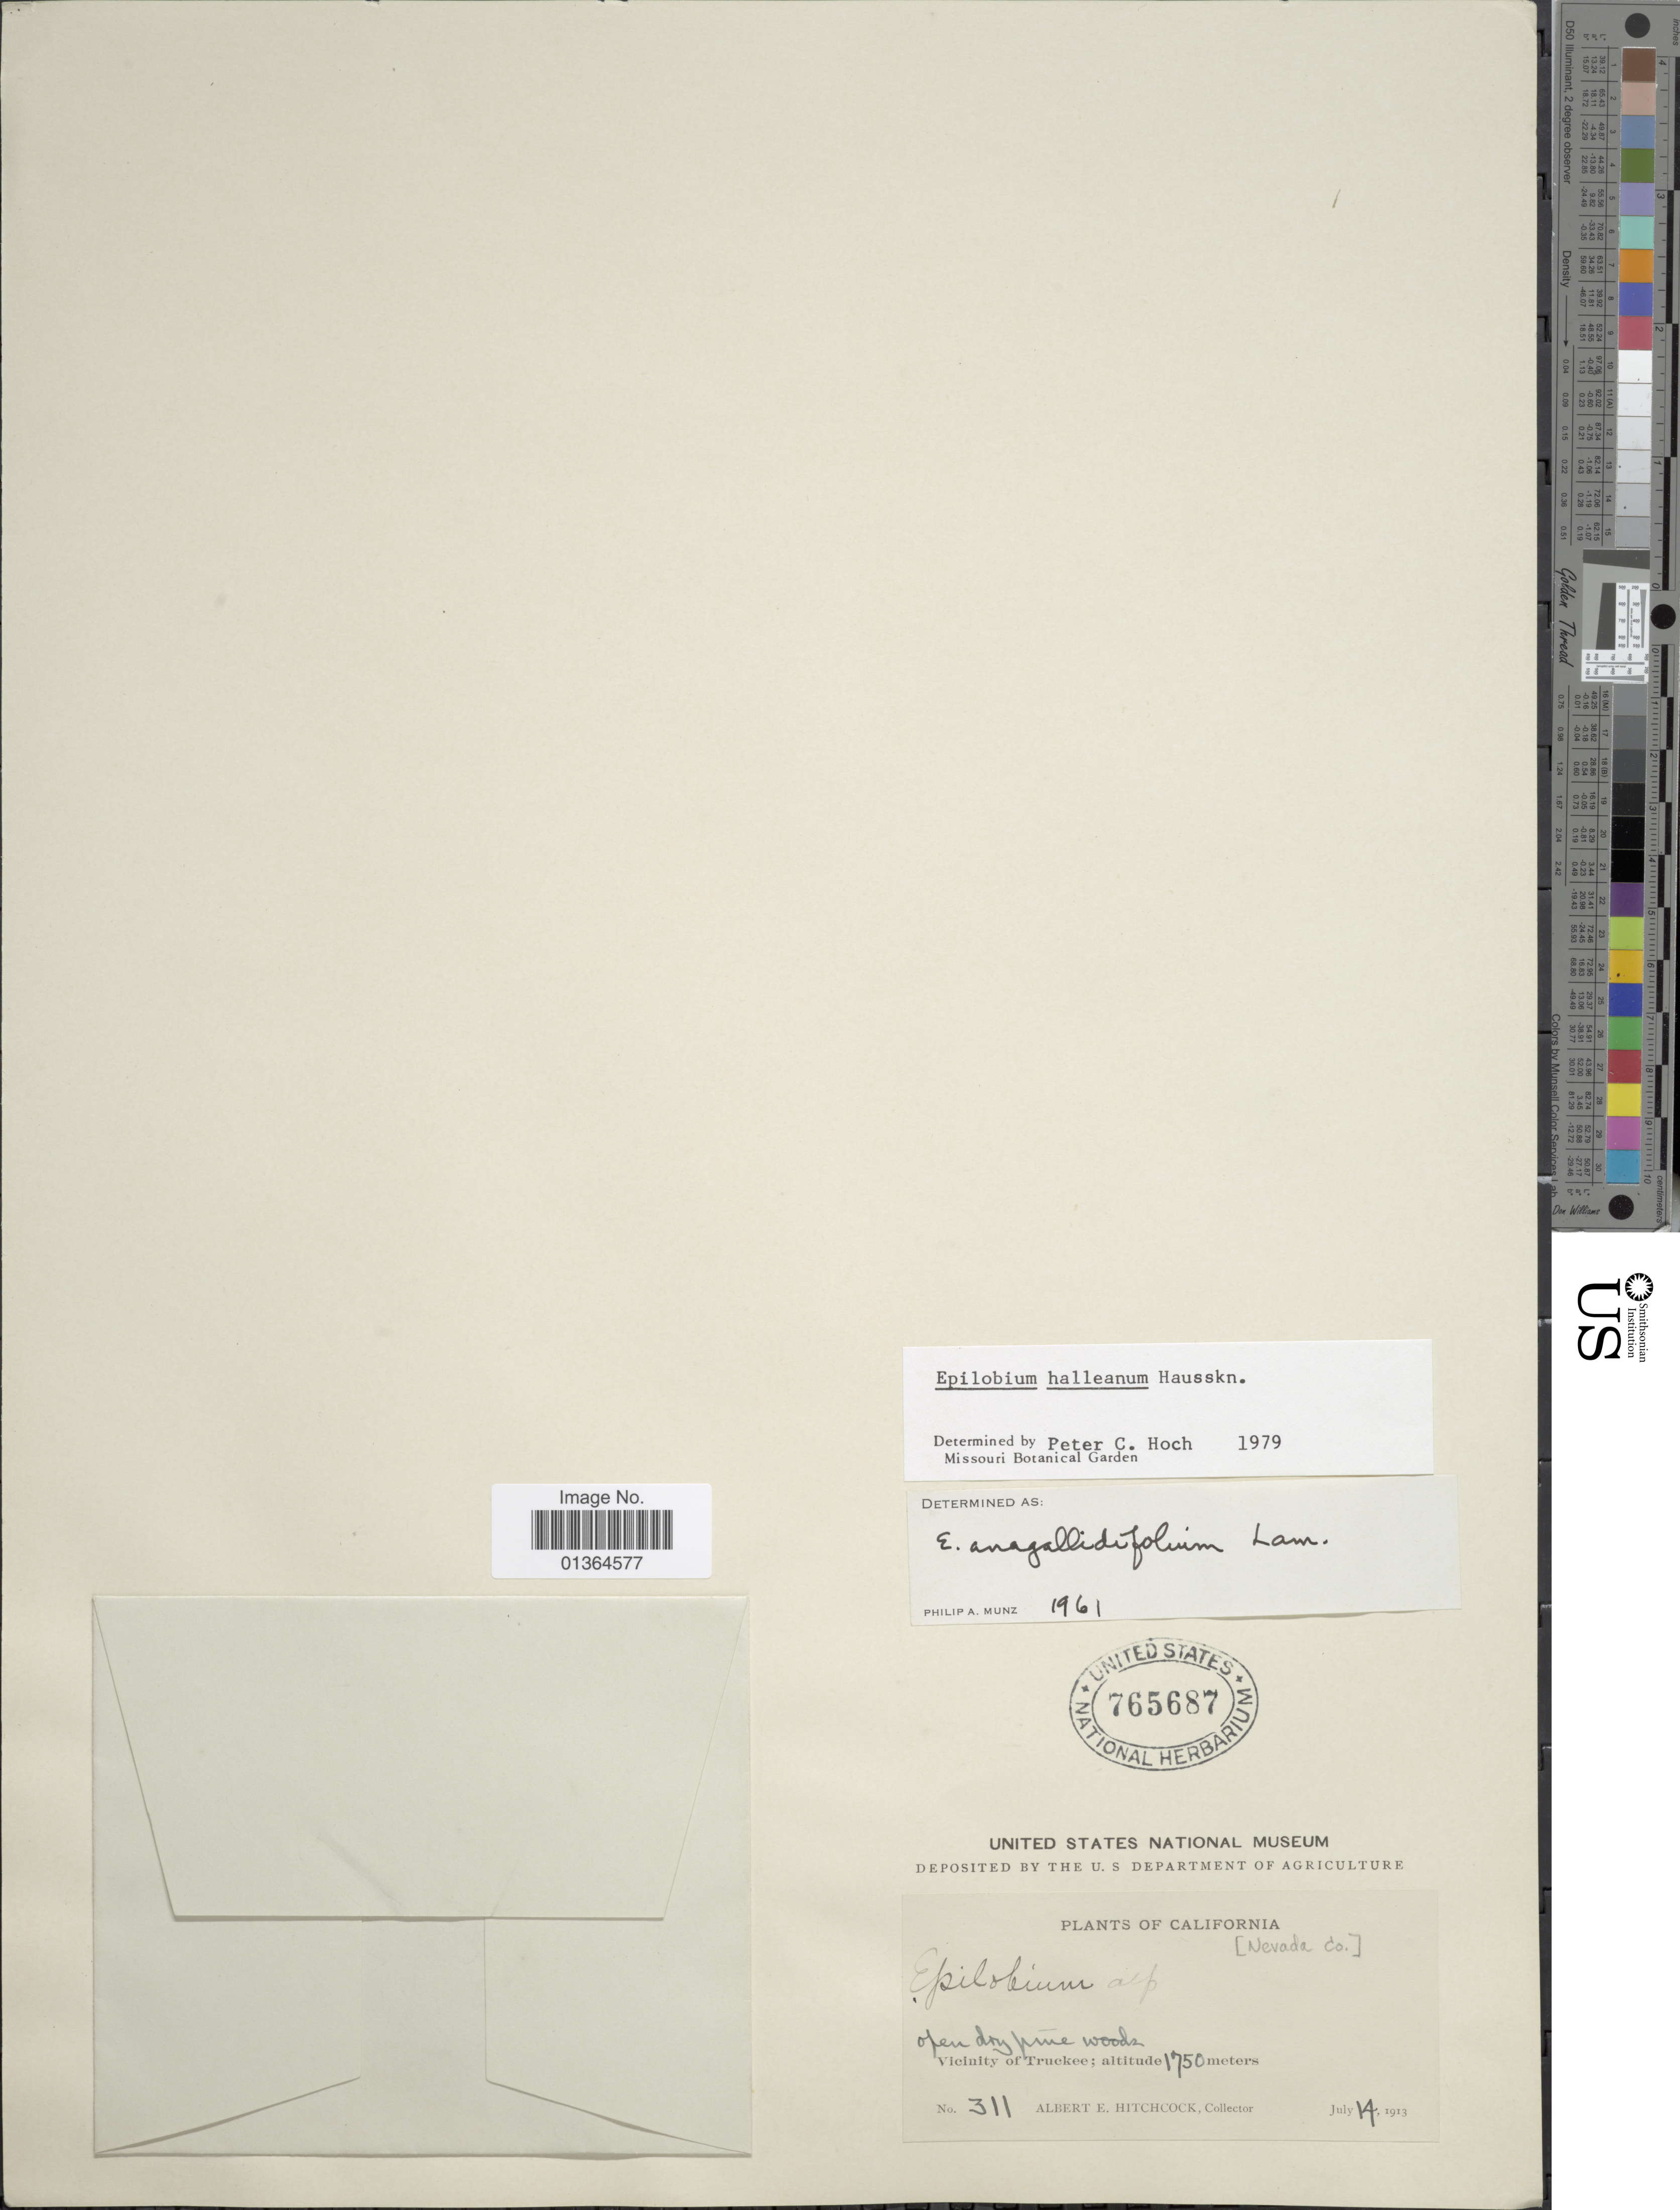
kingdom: Plantae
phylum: Tracheophyta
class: Magnoliopsida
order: Myrtales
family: Onagraceae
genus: Epilobium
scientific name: Epilobium hallianum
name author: Hausskn.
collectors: A. Hitchcock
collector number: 311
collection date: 1913-07-14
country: United States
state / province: California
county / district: Nevada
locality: [Nevada Co.]. Vicinity of Truckee.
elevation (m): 1750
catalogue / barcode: US 765687